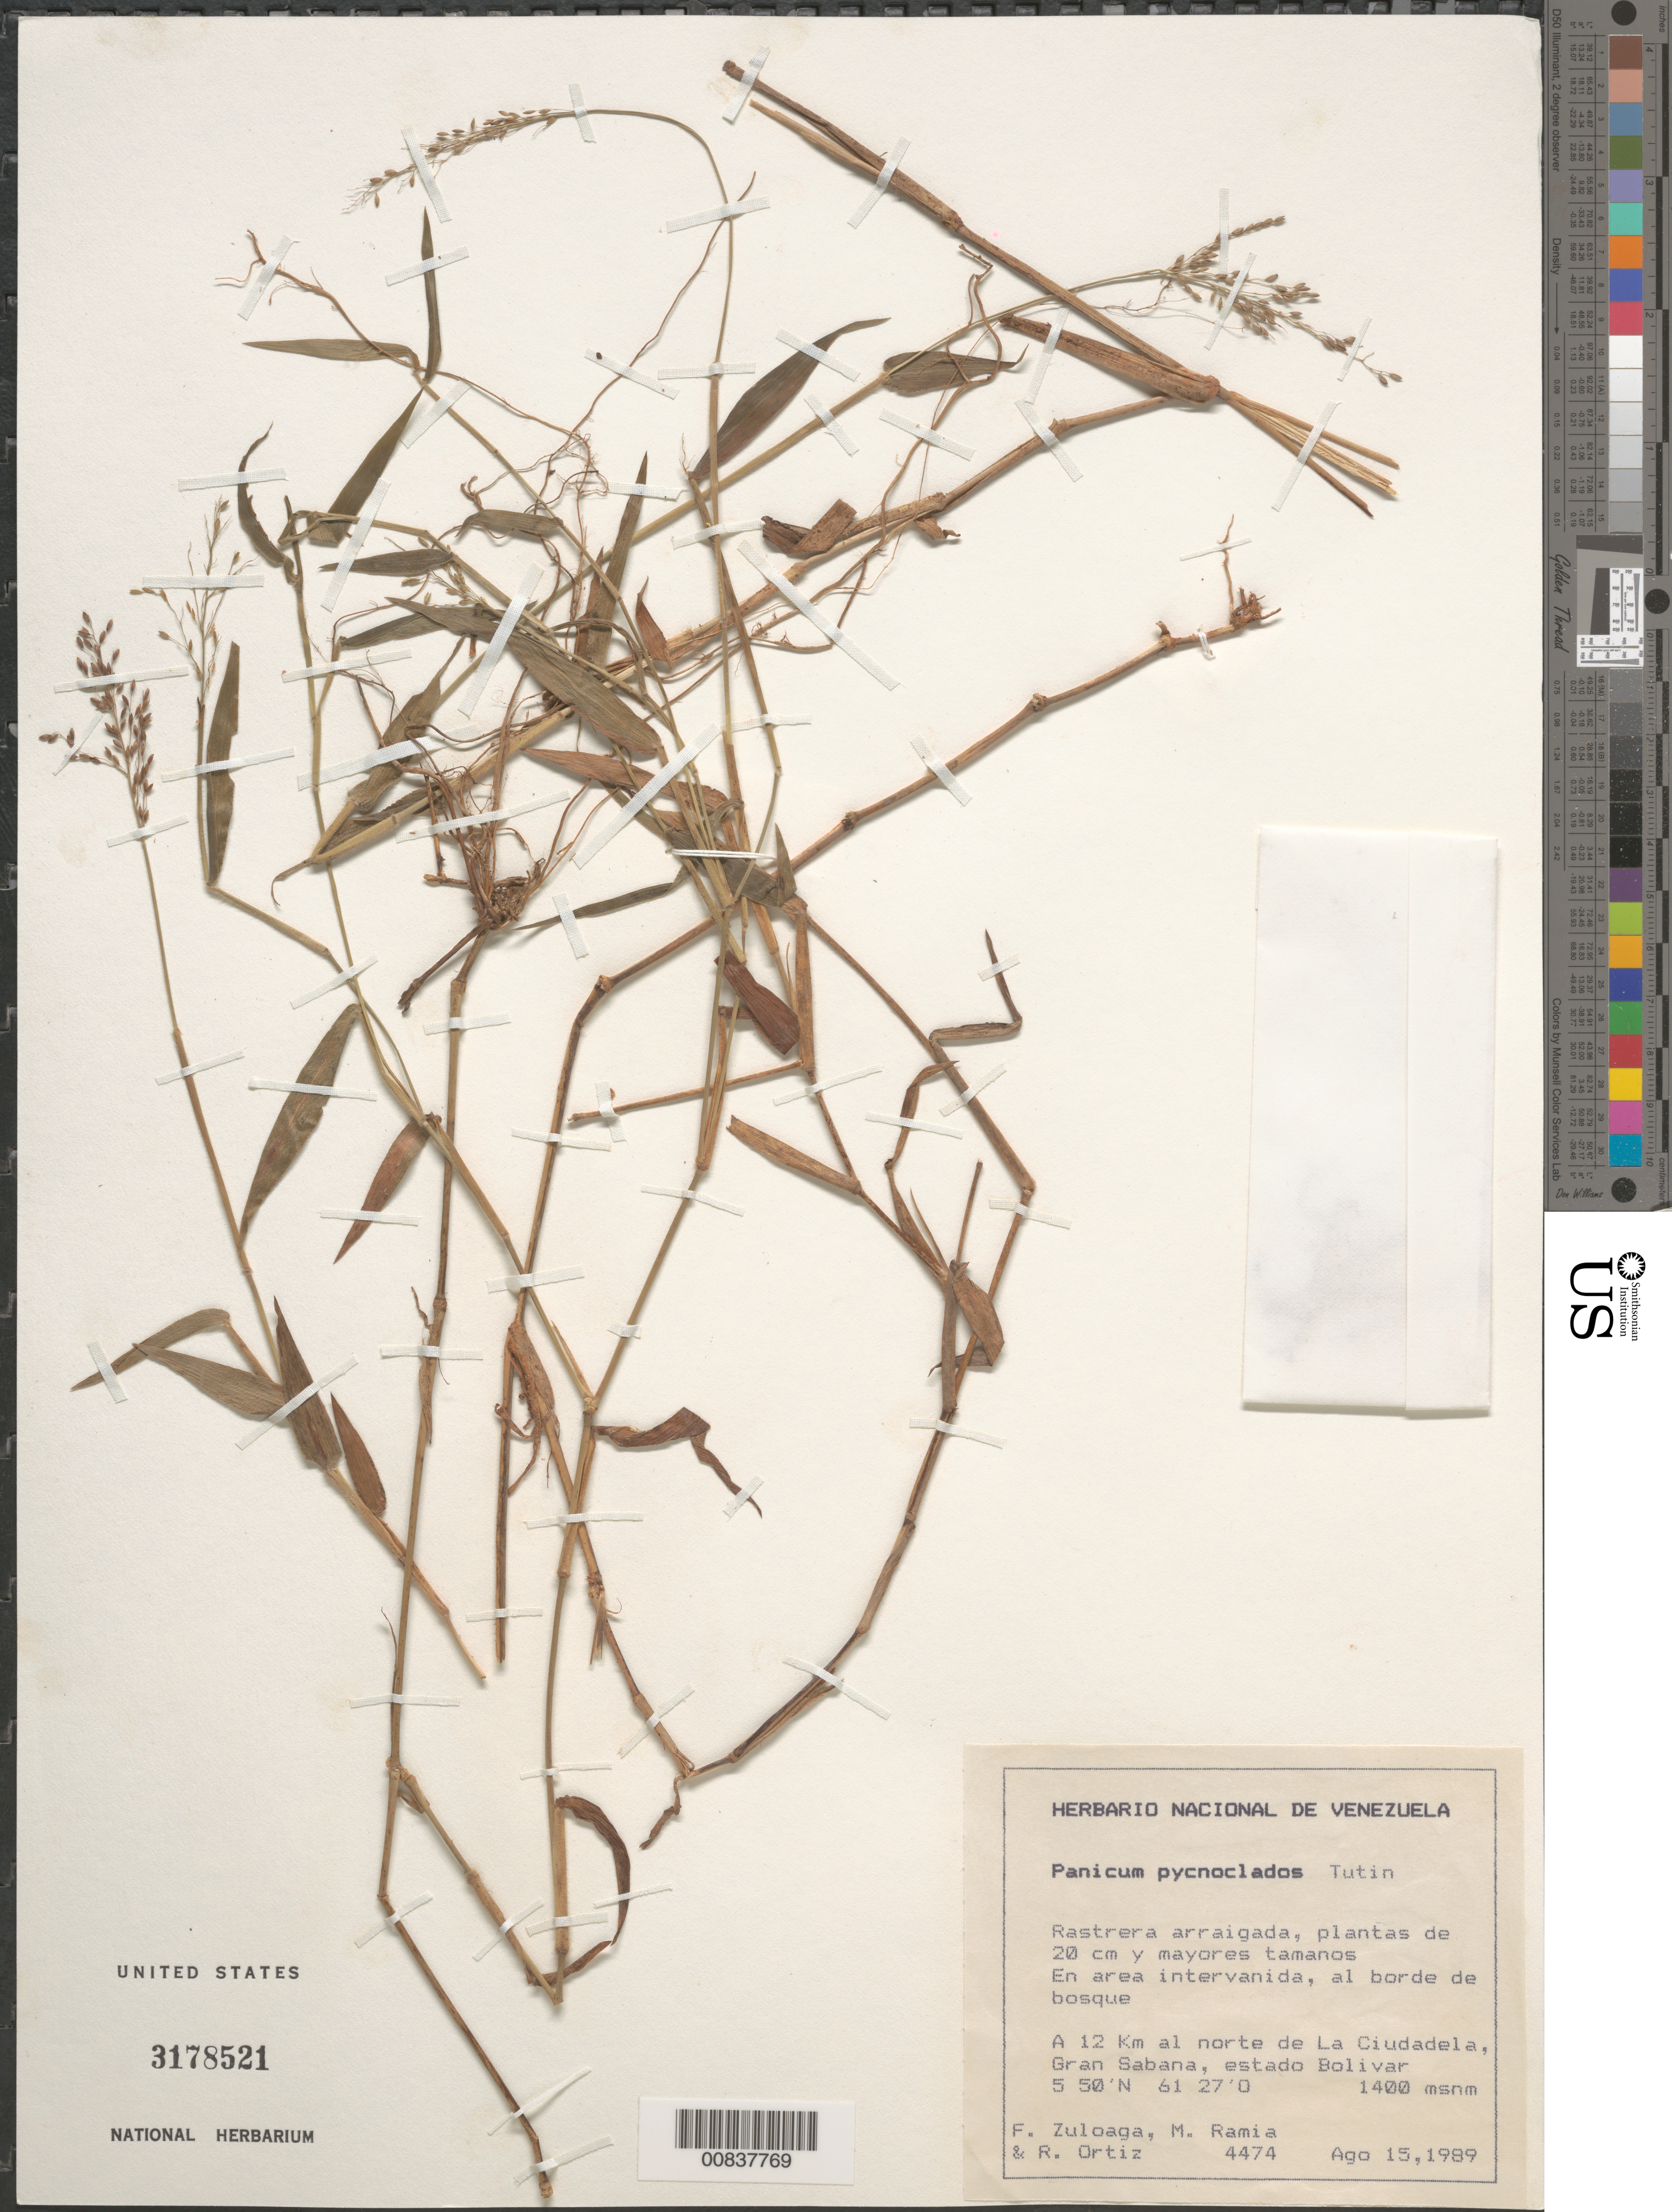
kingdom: Plantae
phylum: Tracheophyta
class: Liliopsida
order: Poales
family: Poaceae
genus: Panicum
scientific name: Panicum pycnoclados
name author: Tutin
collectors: F. O. Zuloaga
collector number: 4474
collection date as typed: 15-Aug-89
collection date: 1989-08-15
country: Venezuela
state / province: Bolívar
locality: Gran Sabana, 12 km N de La Ciudadela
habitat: Area intervanida, al borde de bosque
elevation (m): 1400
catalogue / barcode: US 3178521